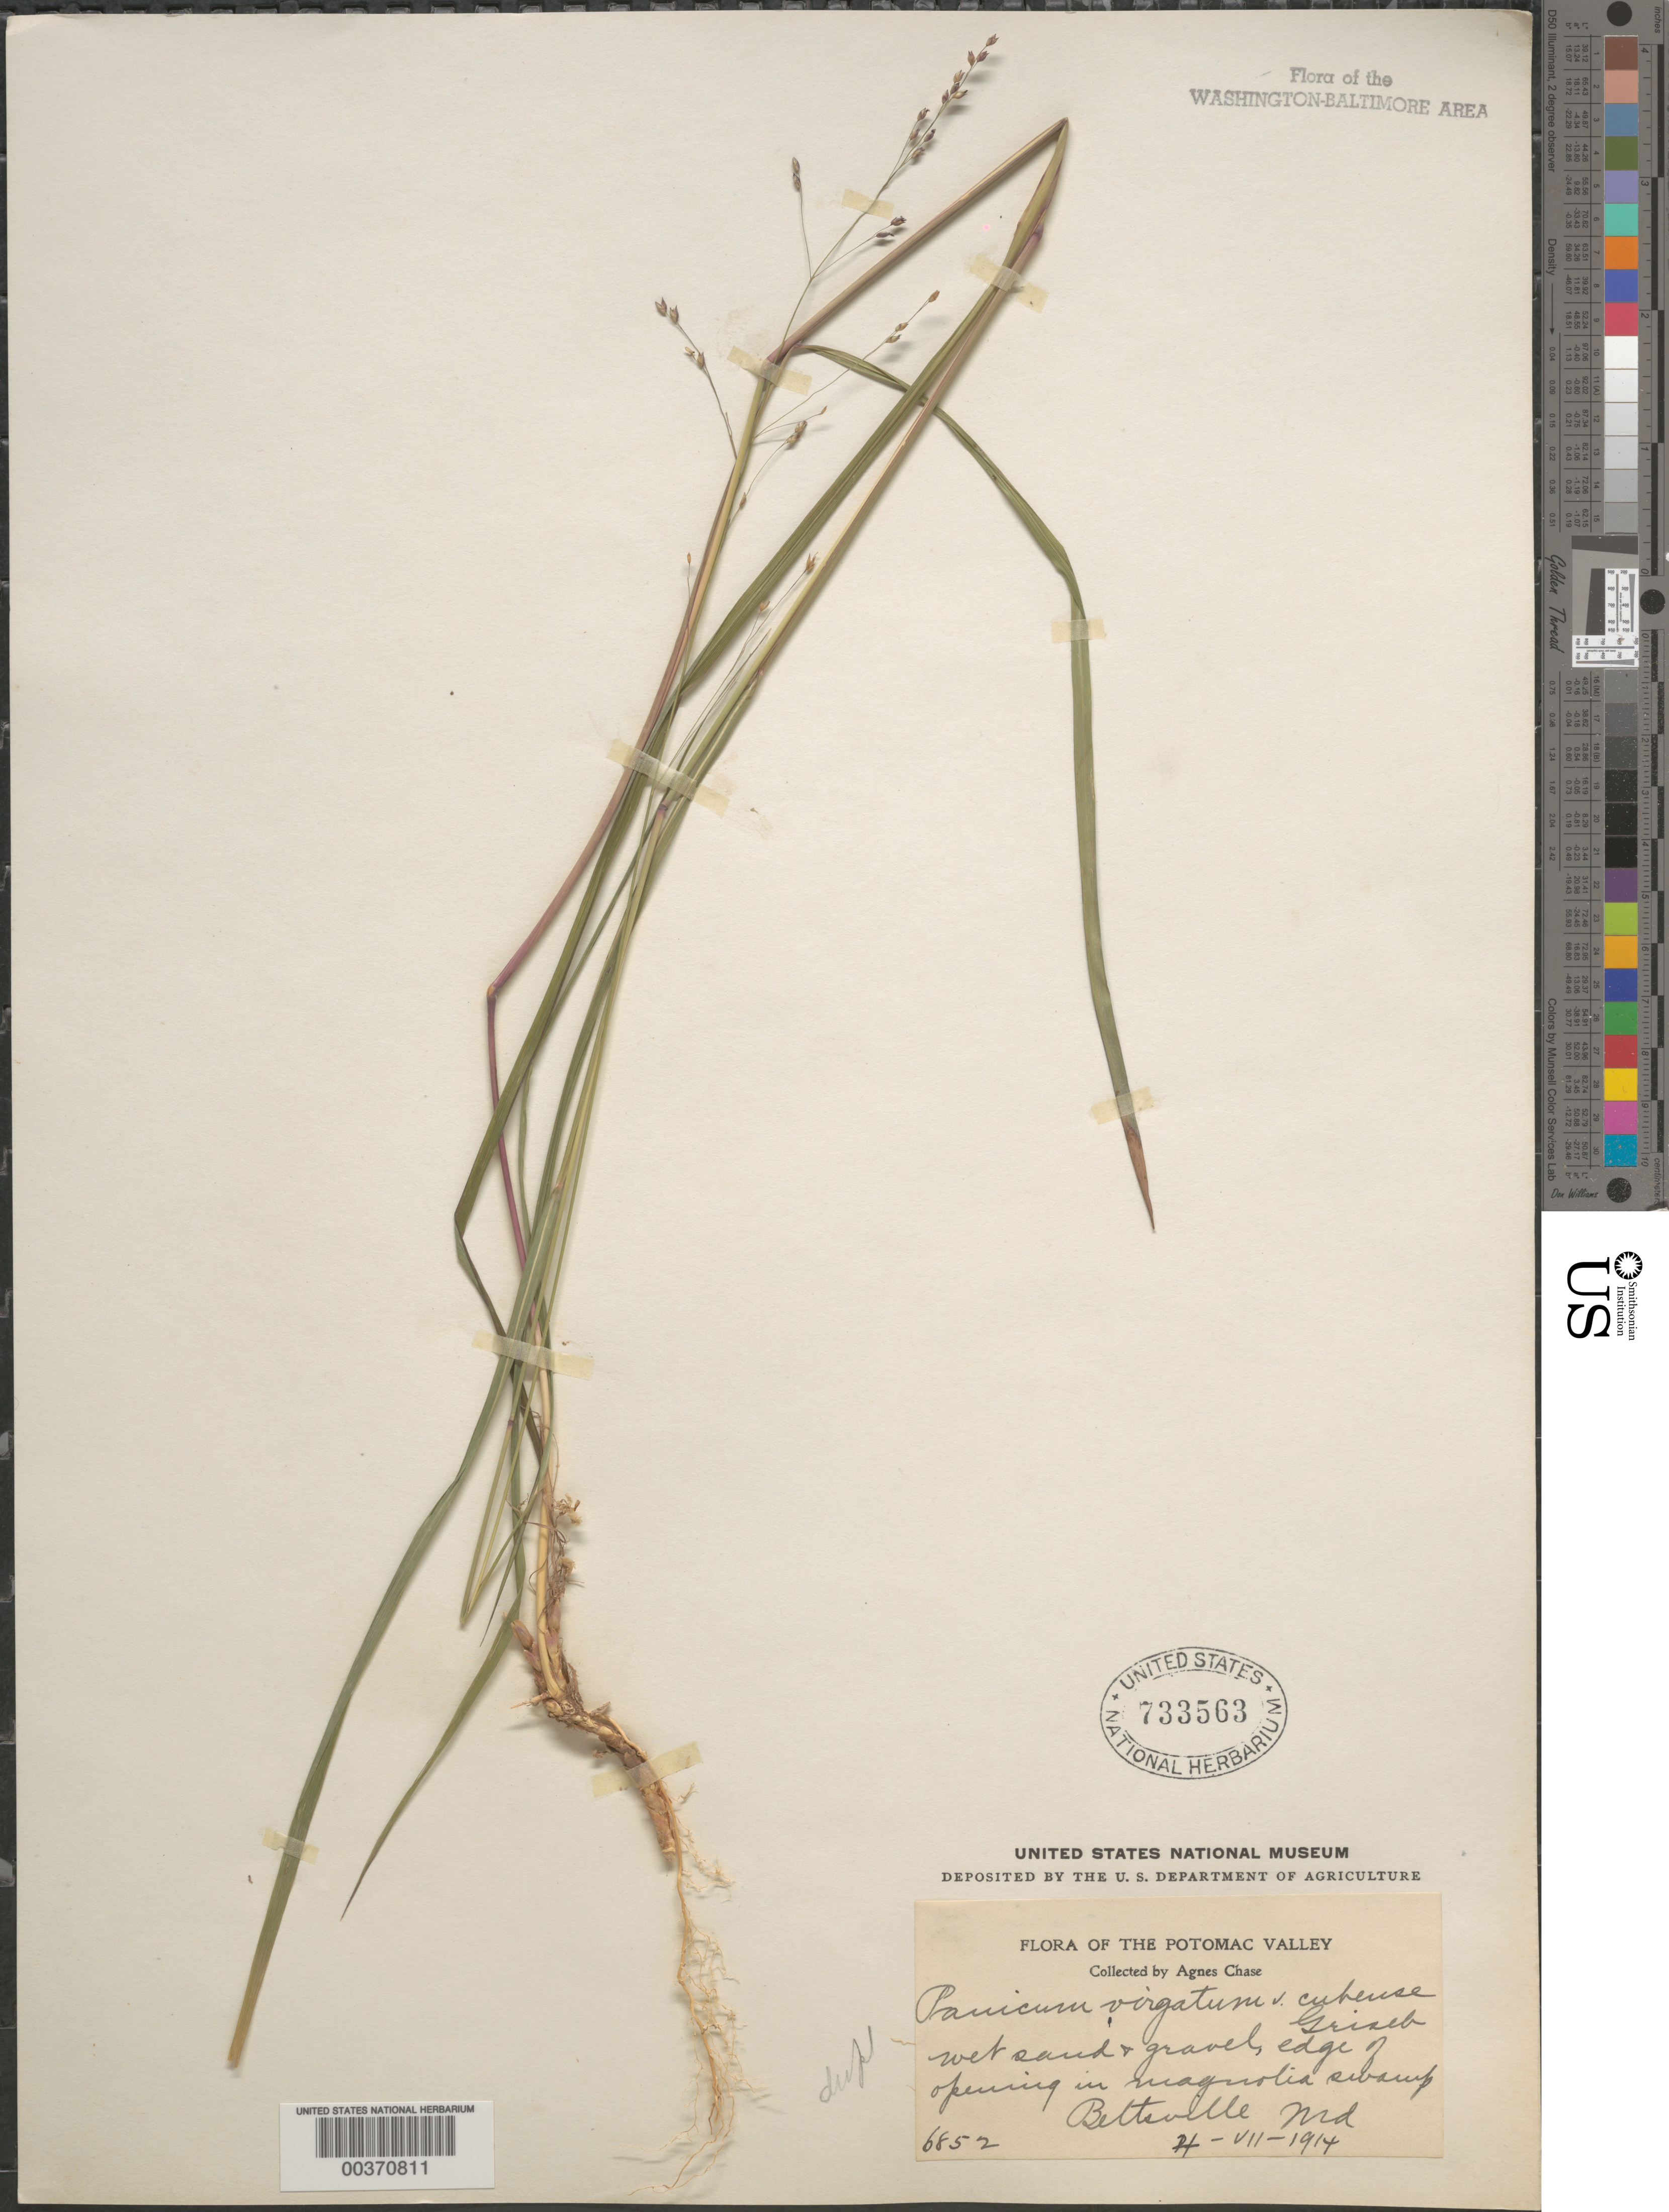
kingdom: Plantae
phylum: Tracheophyta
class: Liliopsida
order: Poales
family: Poaceae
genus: Panicum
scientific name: Panicum virgatum var. cubense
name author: Griseb.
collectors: A. Chase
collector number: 6852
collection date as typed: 04 Jul 1914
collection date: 1914-07-04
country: United States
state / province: Maryland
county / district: Prince George's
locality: Beltsville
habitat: Set sand and gravel, edge of opening in magnolia swamp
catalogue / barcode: US 733563